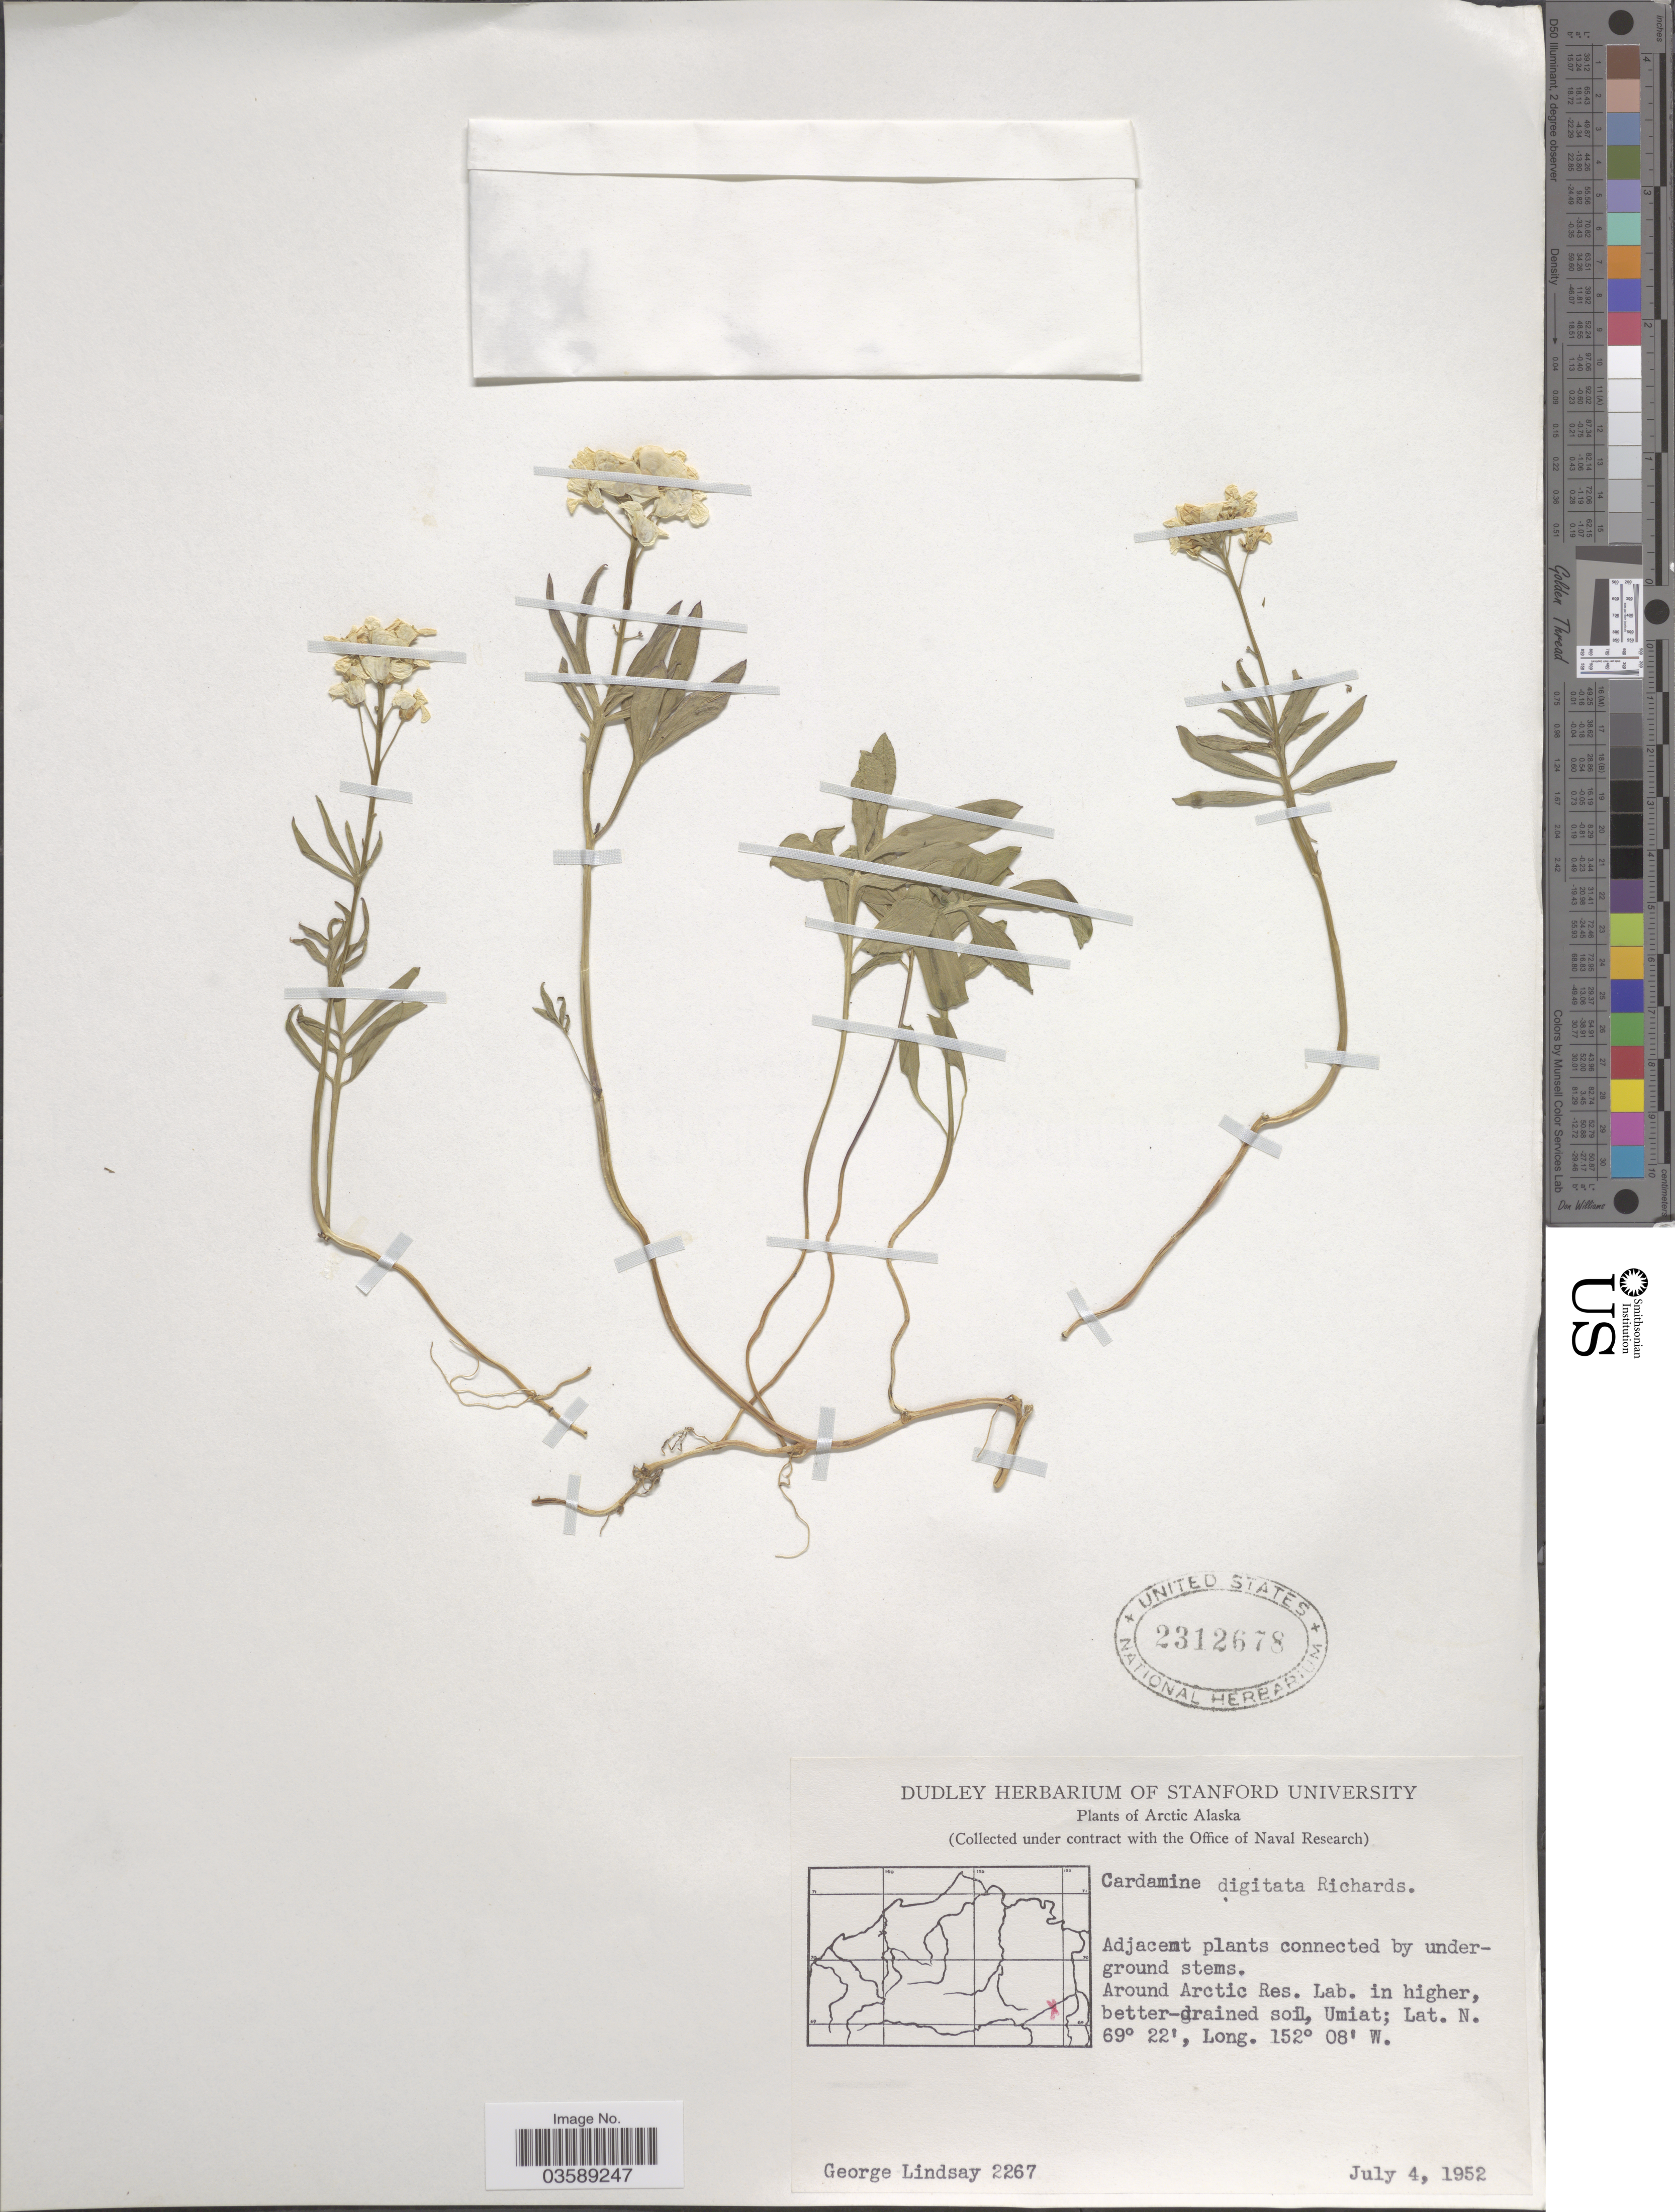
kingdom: Plantae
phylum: Tracheophyta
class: Magnoliopsida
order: Brassicales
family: Brassicaceae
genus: Cardamine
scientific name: Cardamine digitata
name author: Richardson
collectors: G. Lindsay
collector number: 2267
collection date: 1952-07-04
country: United States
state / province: Alaska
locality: Arctic Alaska. Around Arctic Res. Lab, Umiat.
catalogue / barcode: US 2312678